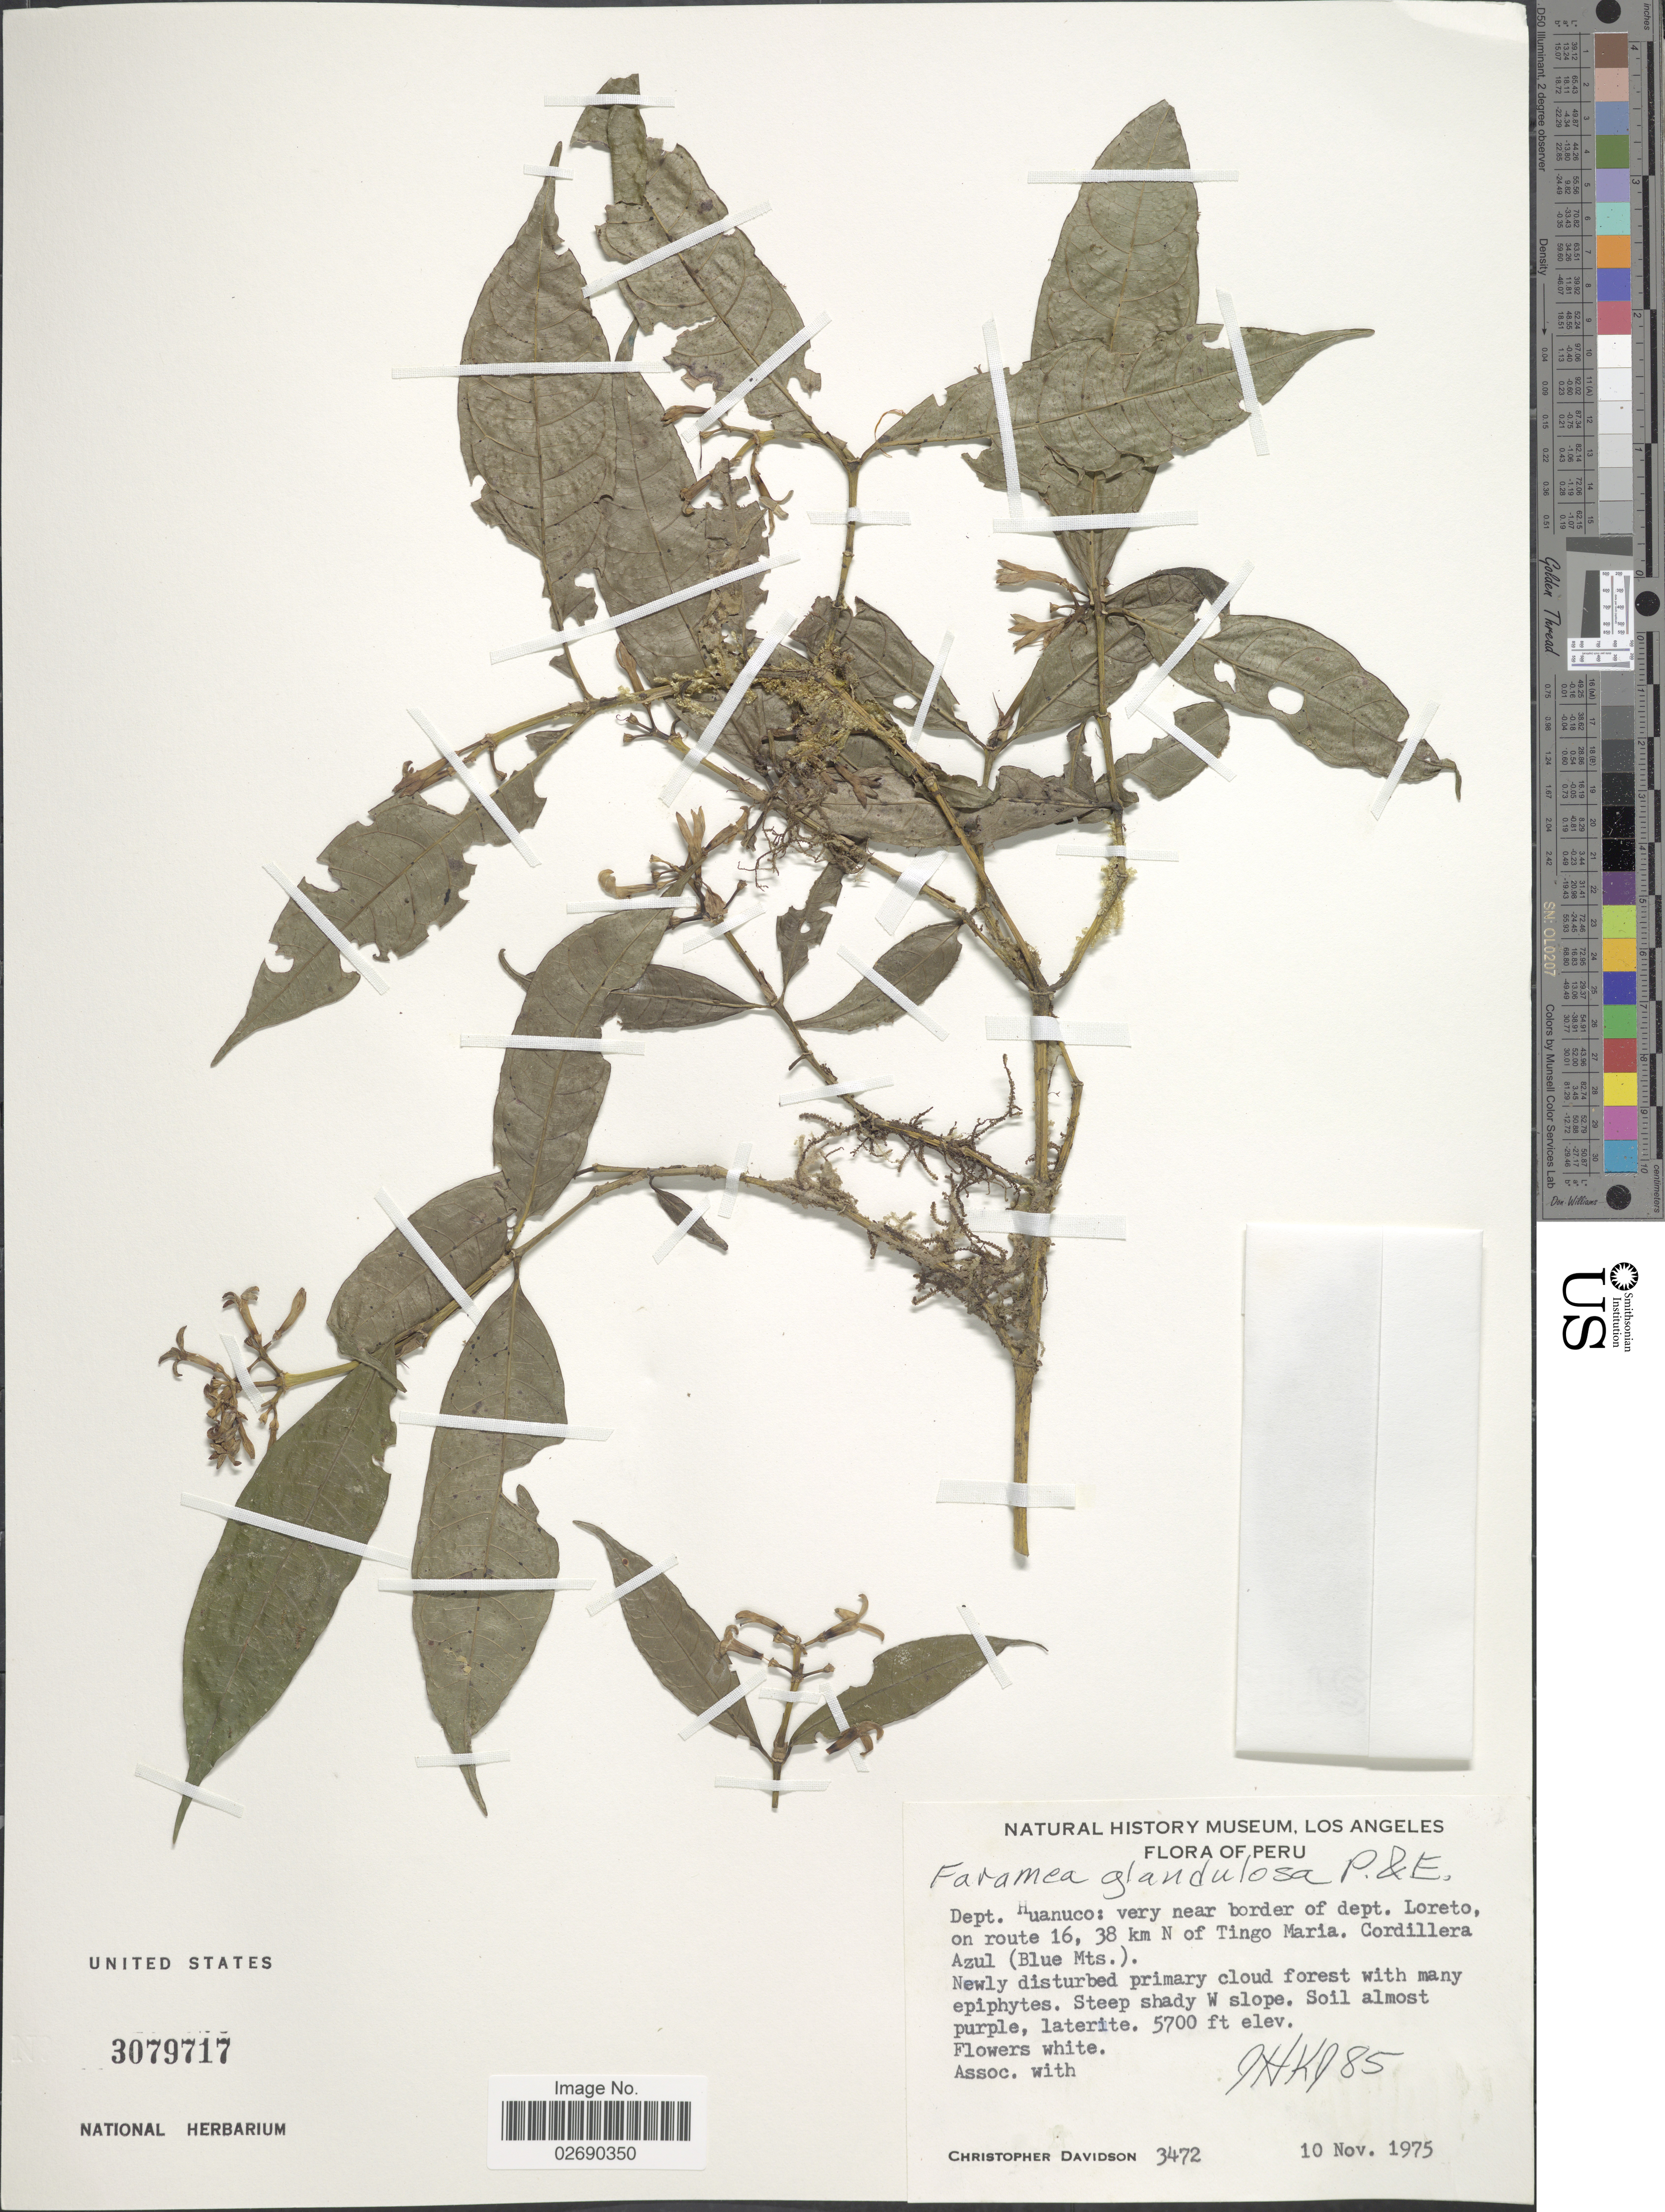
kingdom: Plantae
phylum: Tracheophyta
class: Magnoliopsida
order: Gentianales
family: Rubiaceae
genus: Faramea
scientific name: Faramea glandulosa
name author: Poepp.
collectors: C. Davidson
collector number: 3472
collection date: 1975-11-10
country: Peru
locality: Dept. Huanuco: very near border of dept. Loreto, on route 16, 38 km N of Tingo Maria. Cordillera Azul (Blue Mts.). Steep shady W slope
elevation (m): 1737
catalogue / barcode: US 3079717